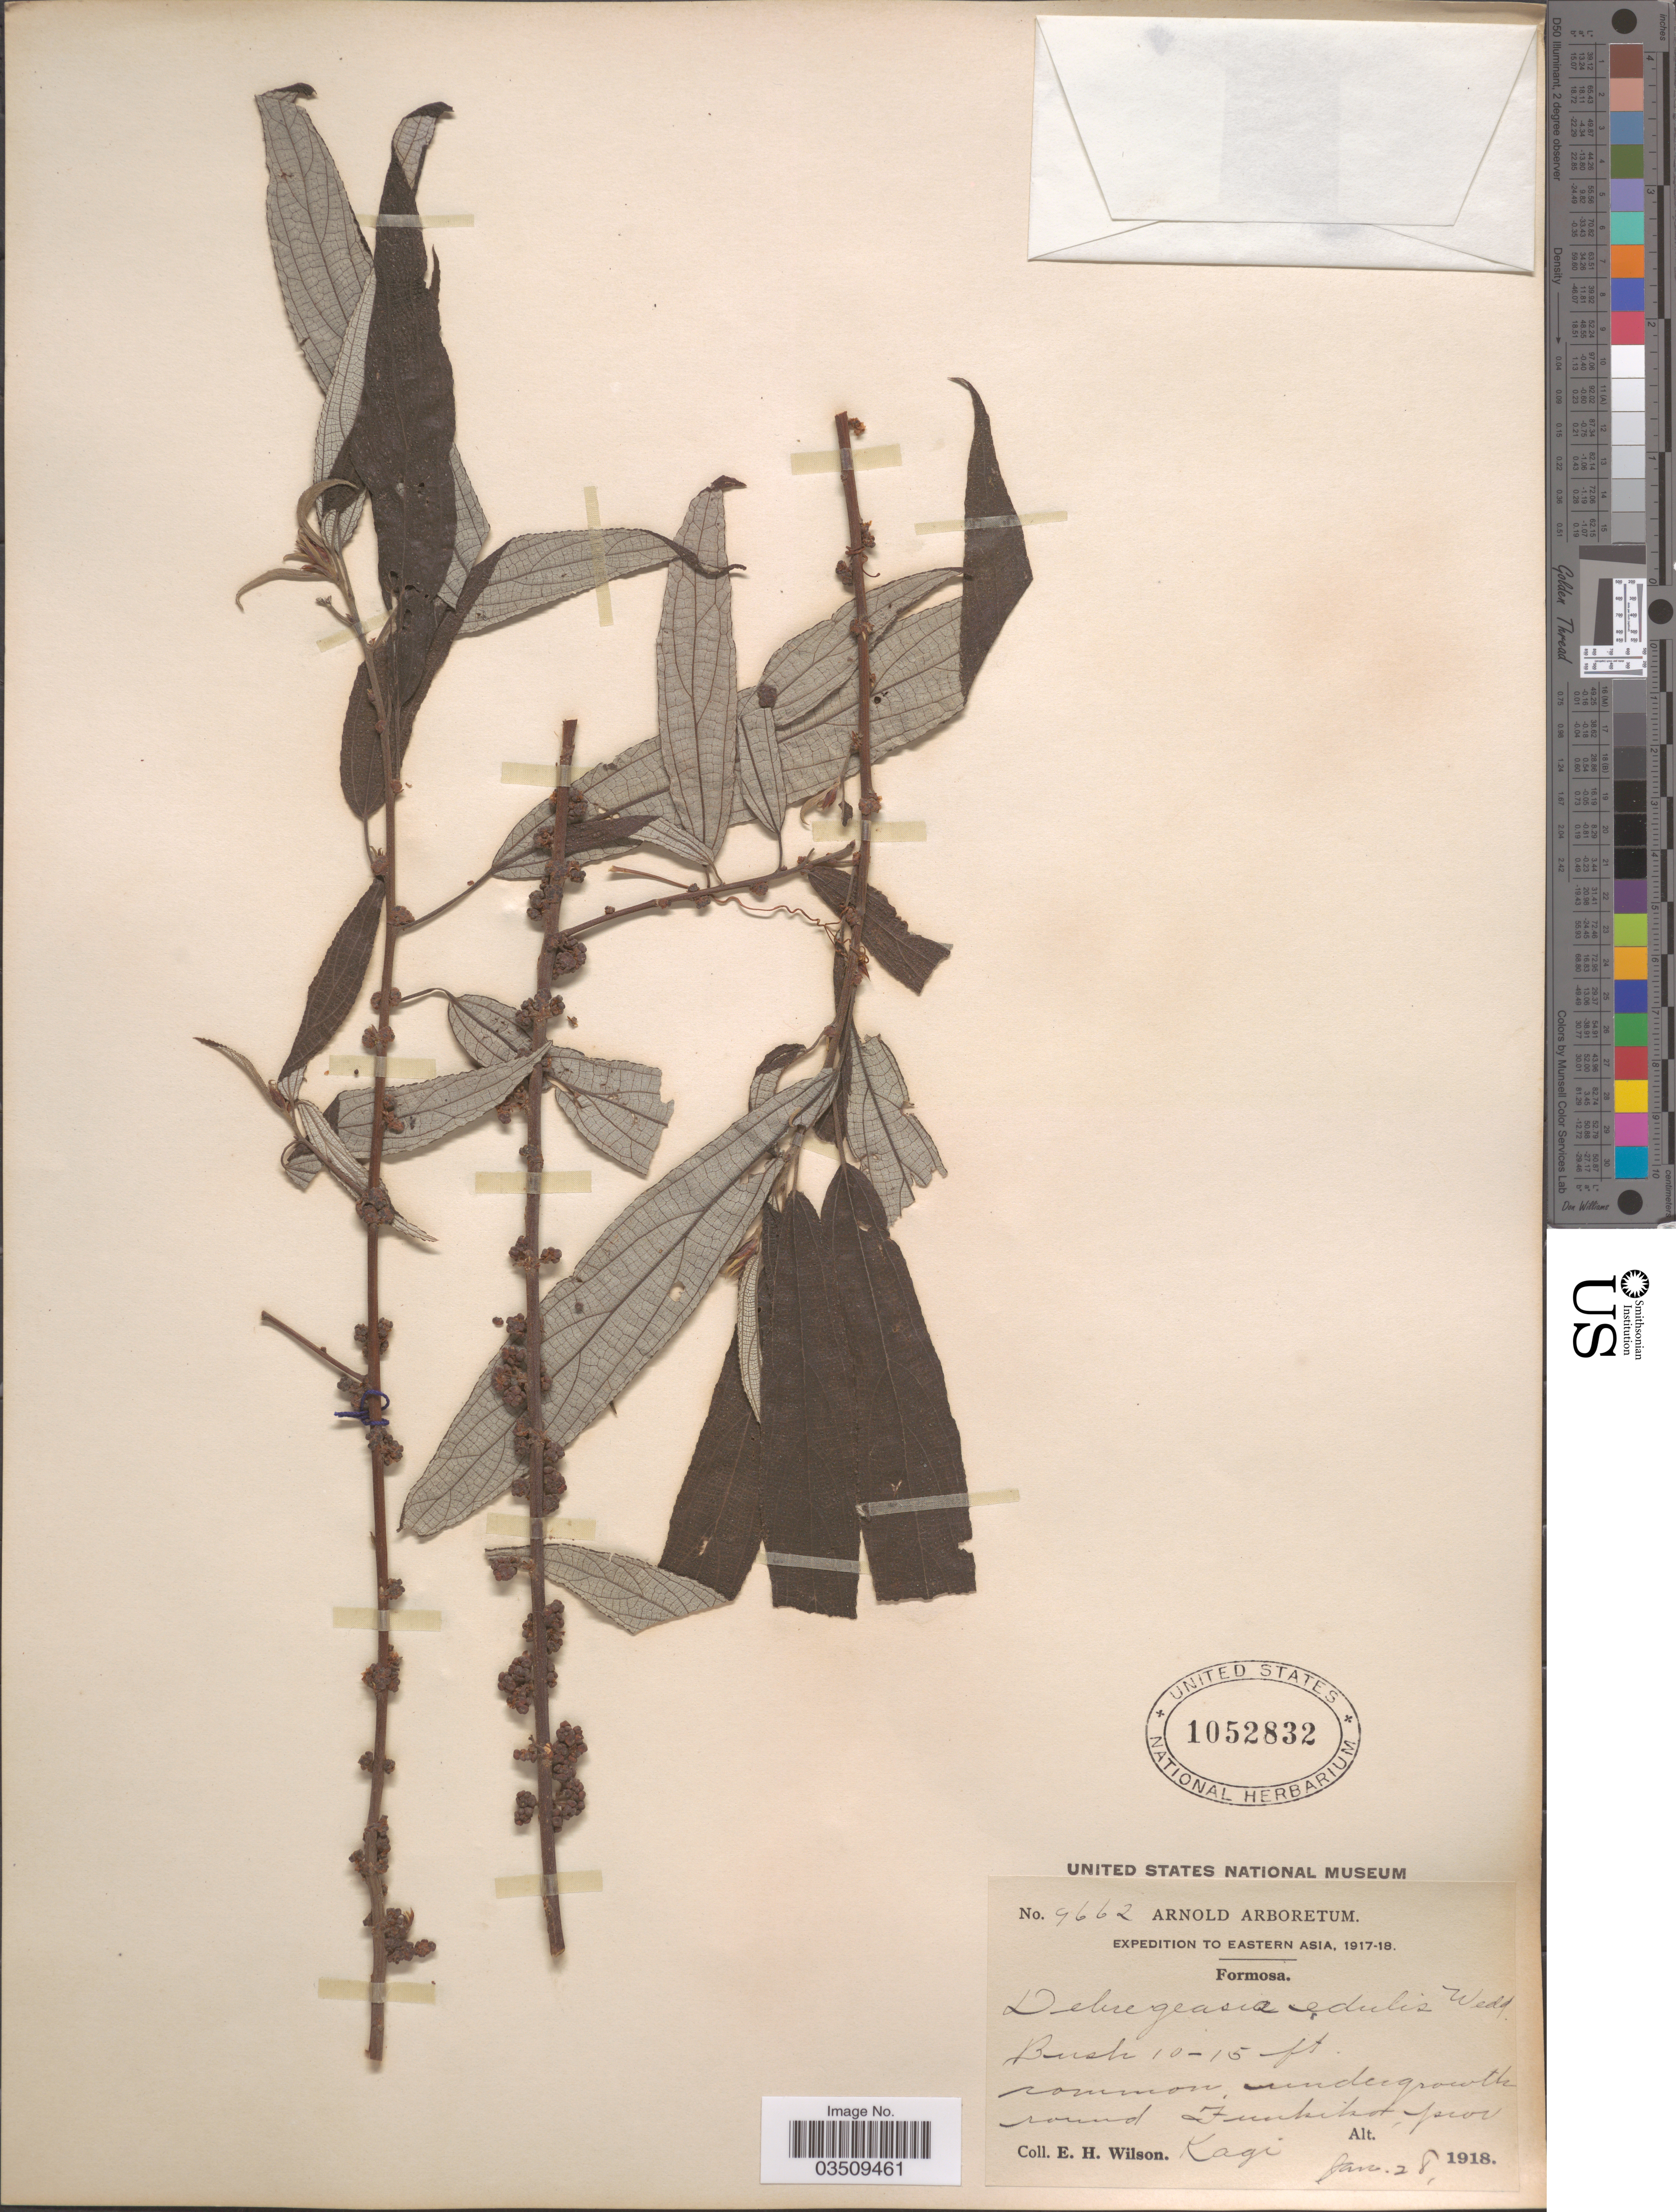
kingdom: Plantae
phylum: Tracheophyta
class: Magnoliopsida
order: Rosales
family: Urticaceae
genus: Debregeasia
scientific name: Debregeasia edulis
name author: (Siebold & Zucc.) Wedd.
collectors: E. Wilson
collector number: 9662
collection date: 1918-01-28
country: Taiwan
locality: Eastern Asia. Formosa. Funkikot, prov. Kagi.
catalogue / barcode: US 1052832